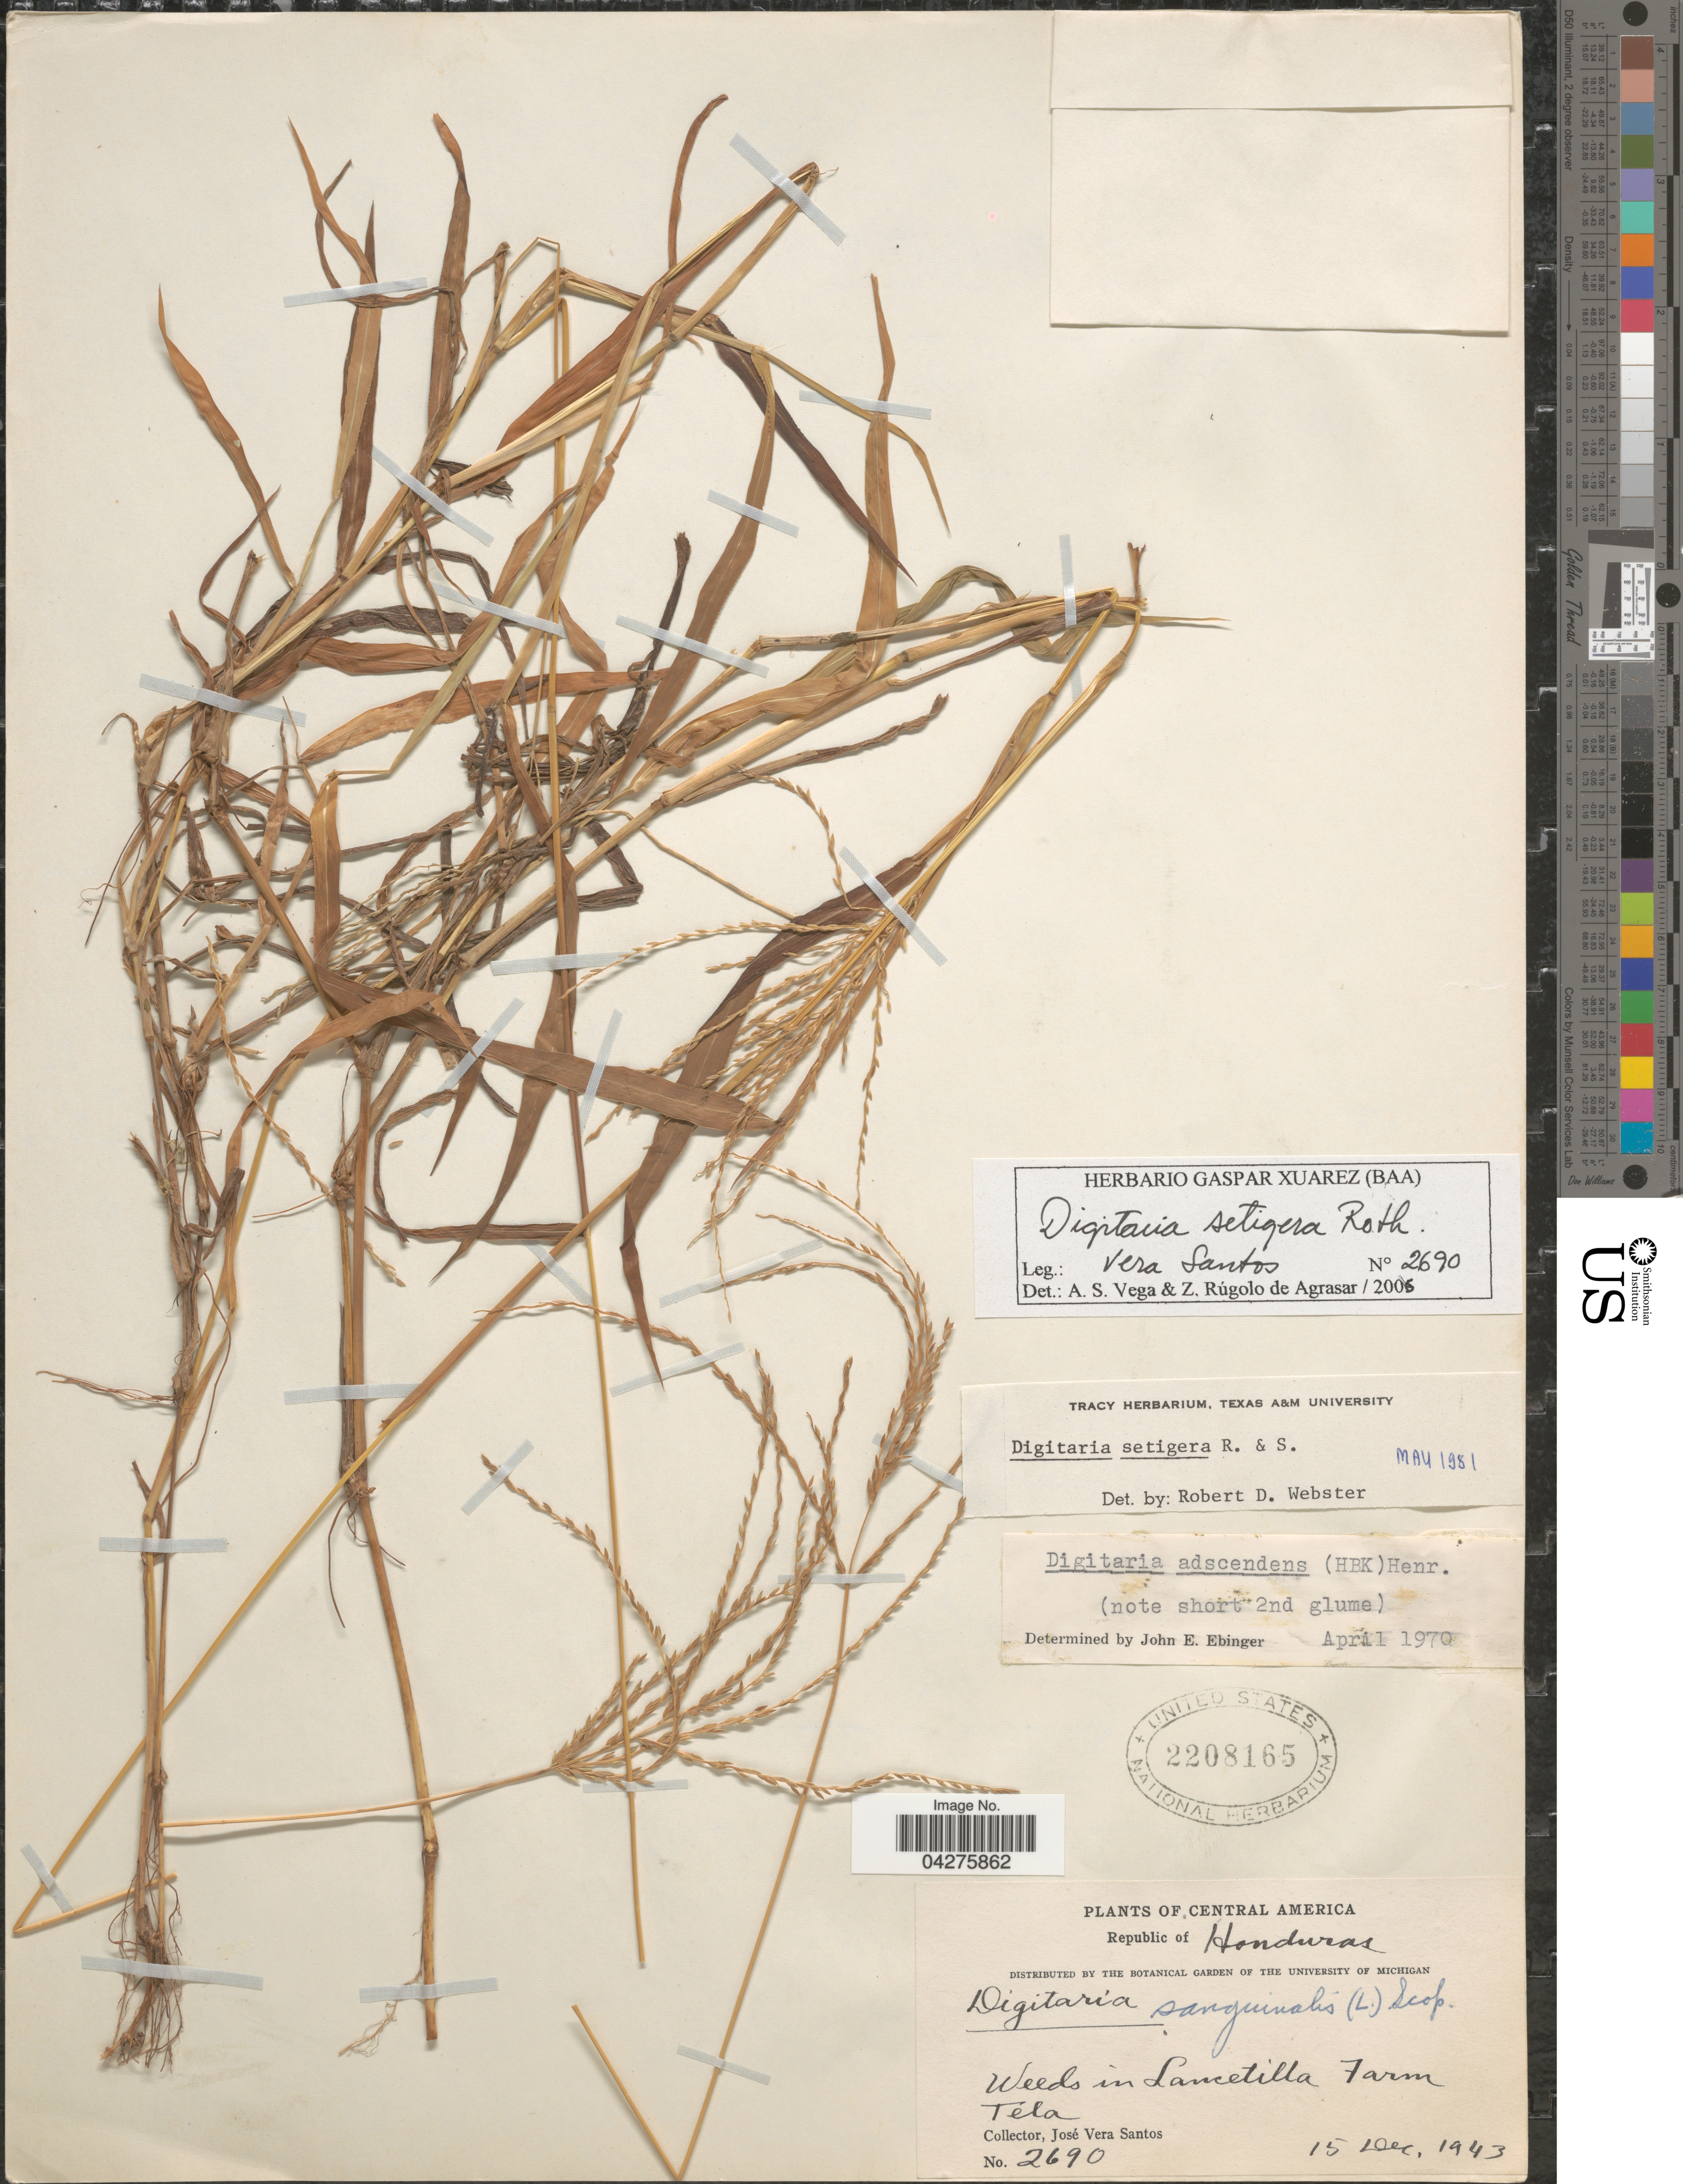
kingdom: Plantae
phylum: Tracheophyta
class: Liliopsida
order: Poales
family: Poaceae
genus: Digitaria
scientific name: Digitaria setigera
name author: Roth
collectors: J. Santos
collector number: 2690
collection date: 1943-12-15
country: Honduras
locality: In Lancetilla Farm Téla.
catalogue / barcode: US 2208165